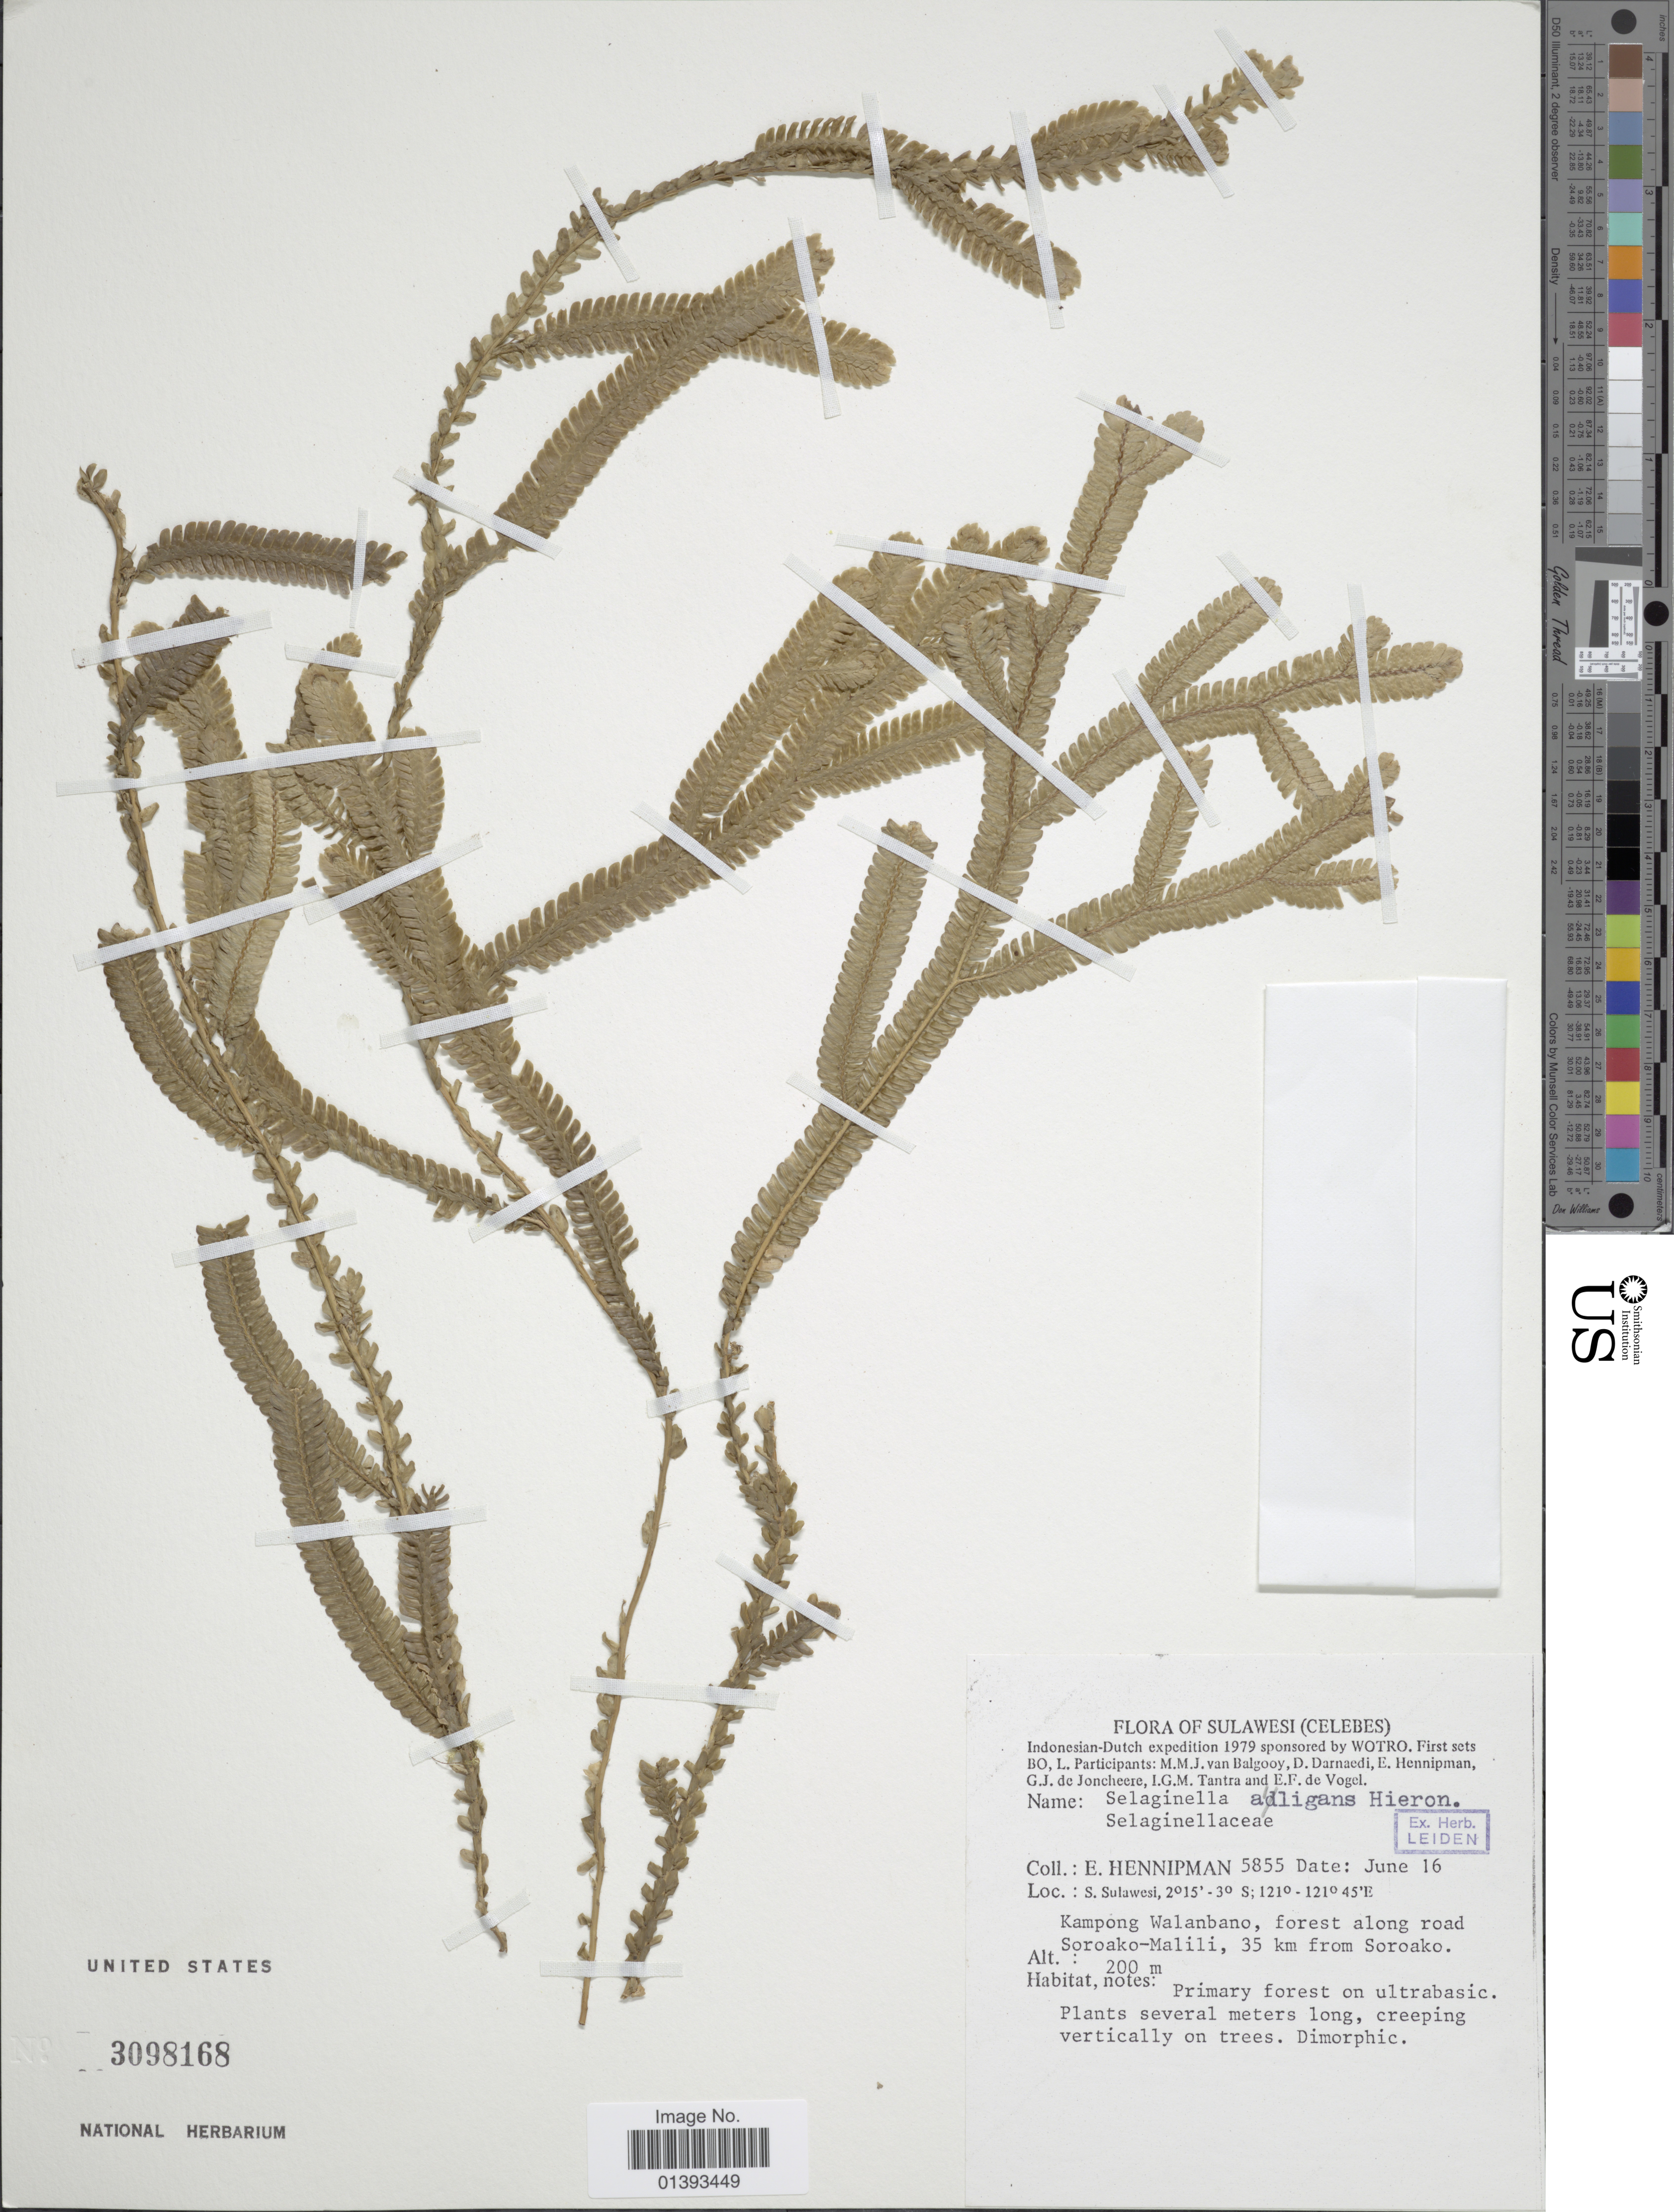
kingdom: Plantae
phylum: Tracheophyta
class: Lycopodiopsida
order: Selaginellales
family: Selaginellaceae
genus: Selaginella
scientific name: Selaginella alligans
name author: Hieron.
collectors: E. Hennipman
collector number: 5855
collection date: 1979-06-16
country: Indonesia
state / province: Sulawesi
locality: S. Sulawesi, Kampong Walanbano, forest along road Soraoko-Malili, 35km from Soroako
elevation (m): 200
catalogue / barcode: US 3098168